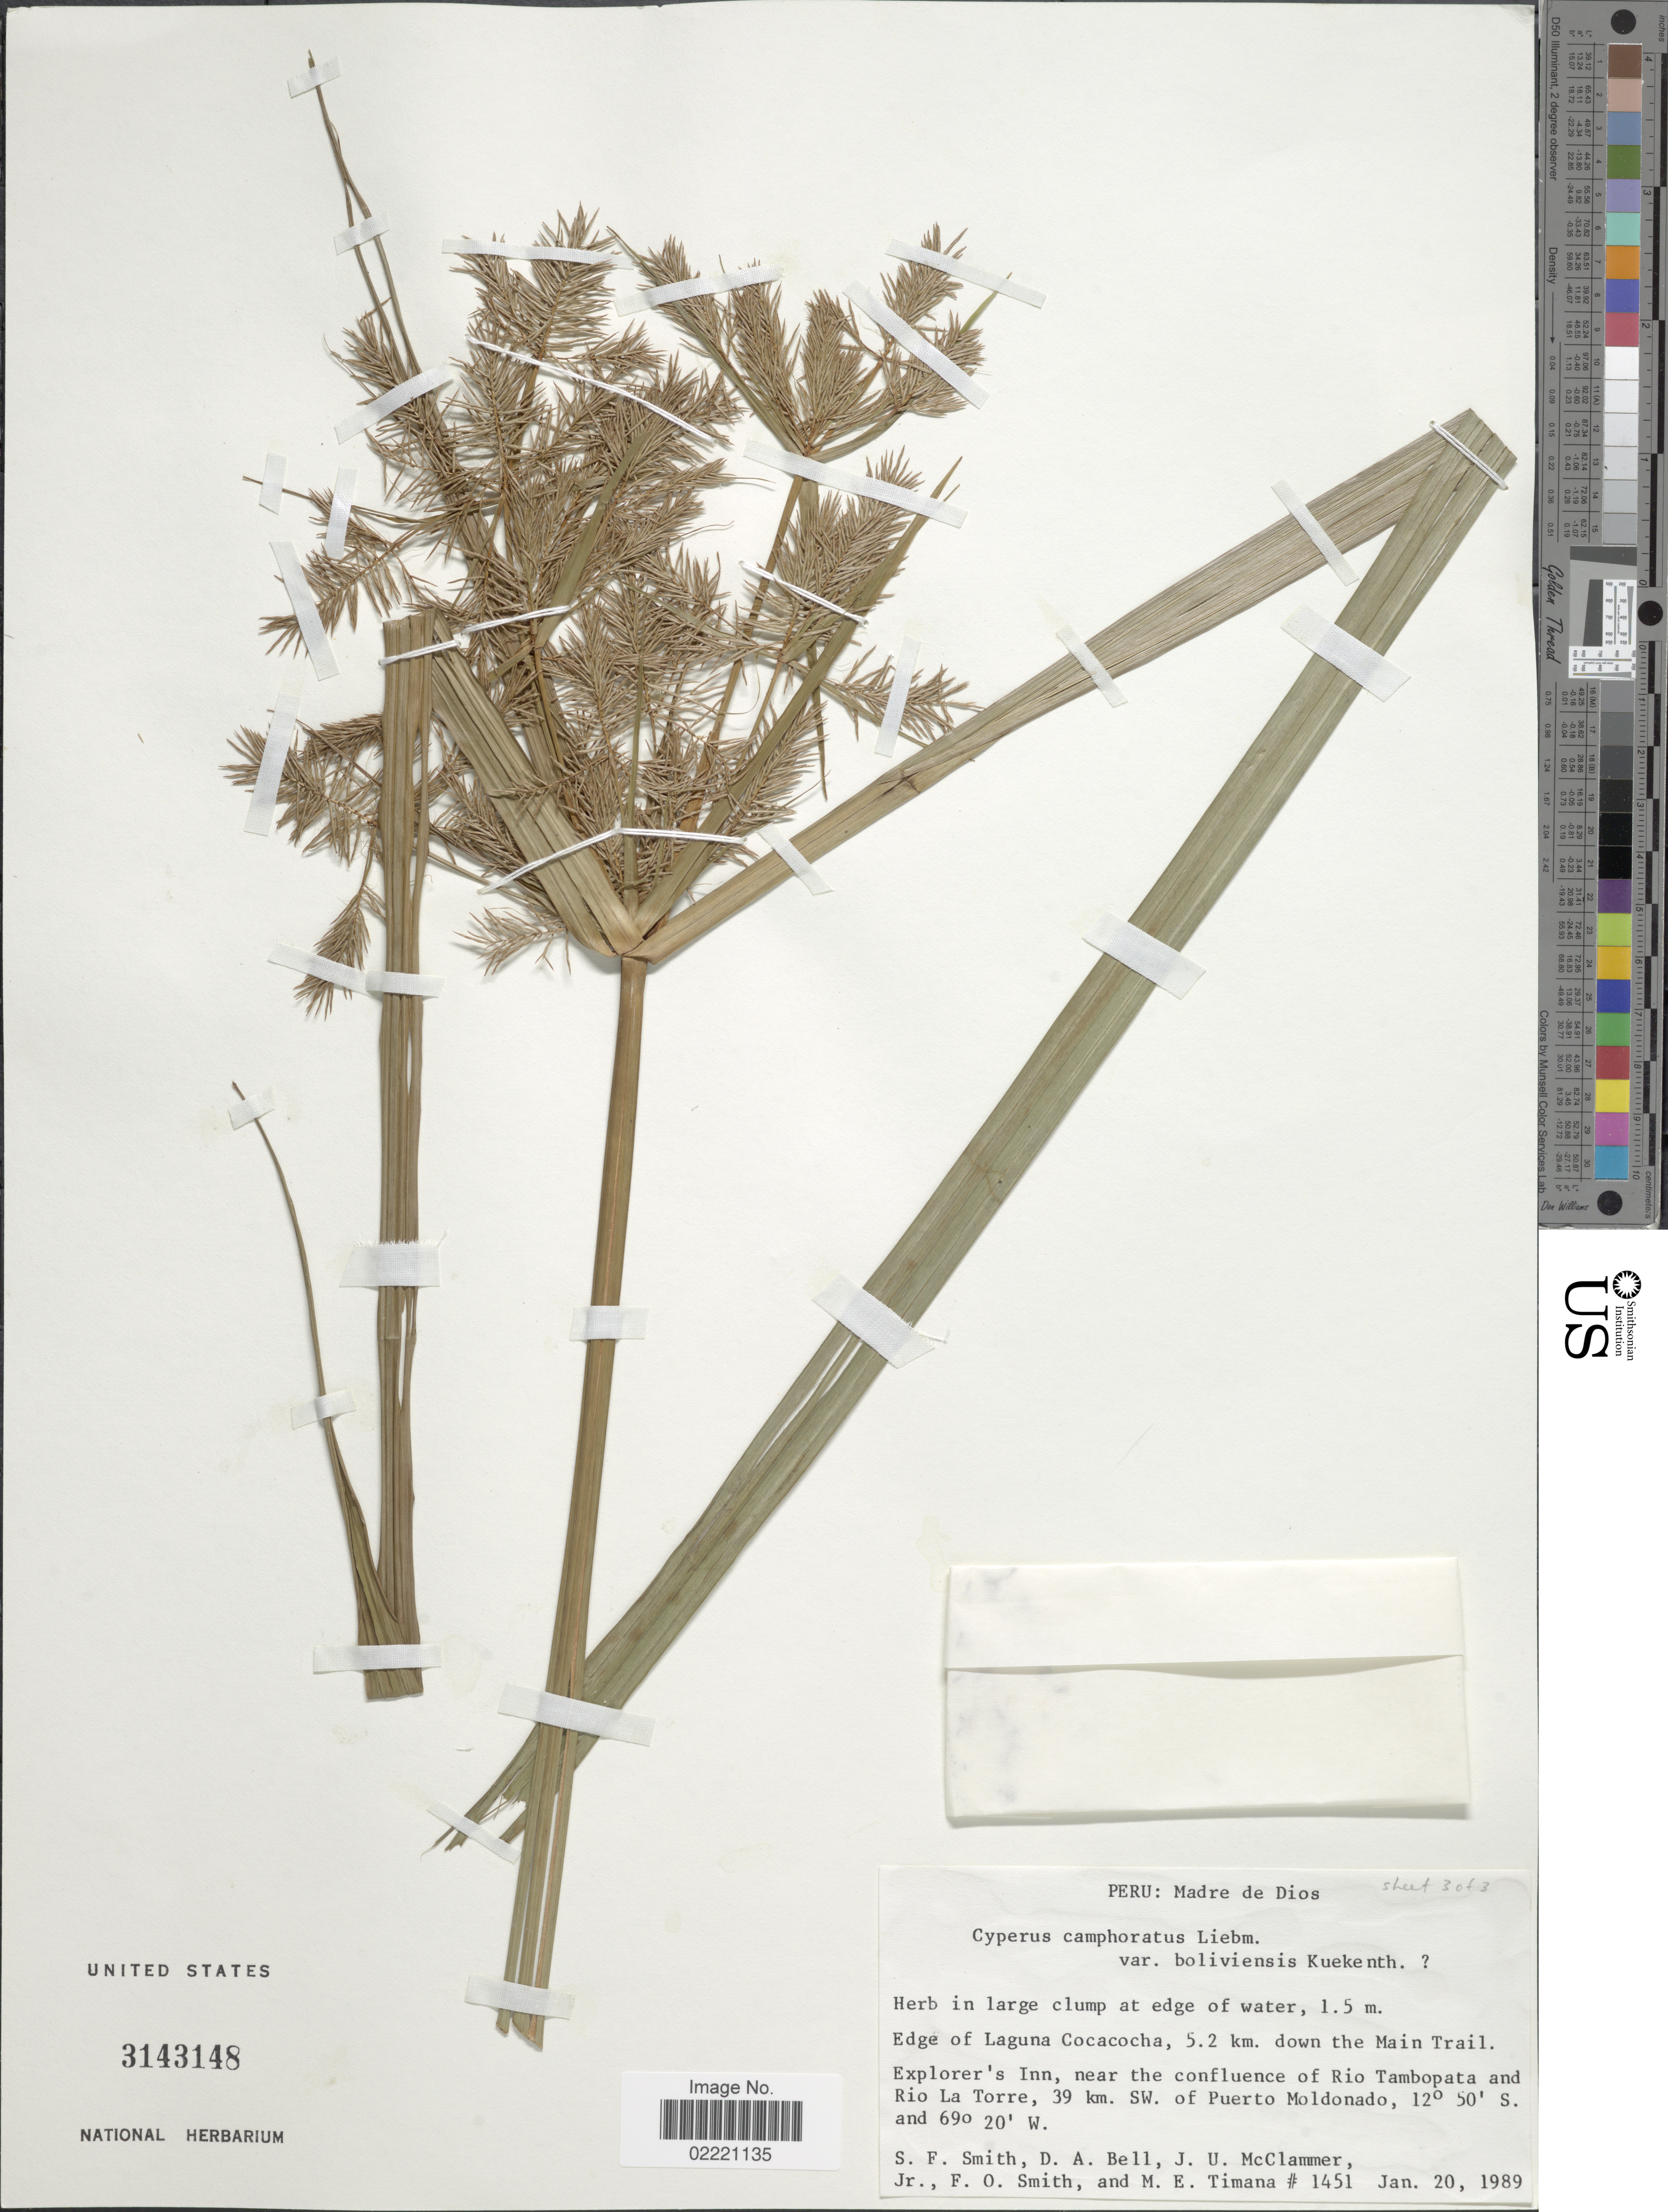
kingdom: Plantae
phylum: Tracheophyta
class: Liliopsida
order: Poales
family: Cyperaceae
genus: Cyperus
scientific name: Cyperus camphoratus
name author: Liebm.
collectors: S.F. Smith, D. A. Bell, J. McClammer Jr. & F. Smith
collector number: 1451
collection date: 1989-01-20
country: Peru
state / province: Madre de Dios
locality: Edge of Laguna Cocacocha, 5.2 km. down the Main Trail, Explorer's Inn, near the confluence of RioTambopata and Rio La Torre, 39 km. SW. of Puerto Moldonado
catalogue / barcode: US 3143148